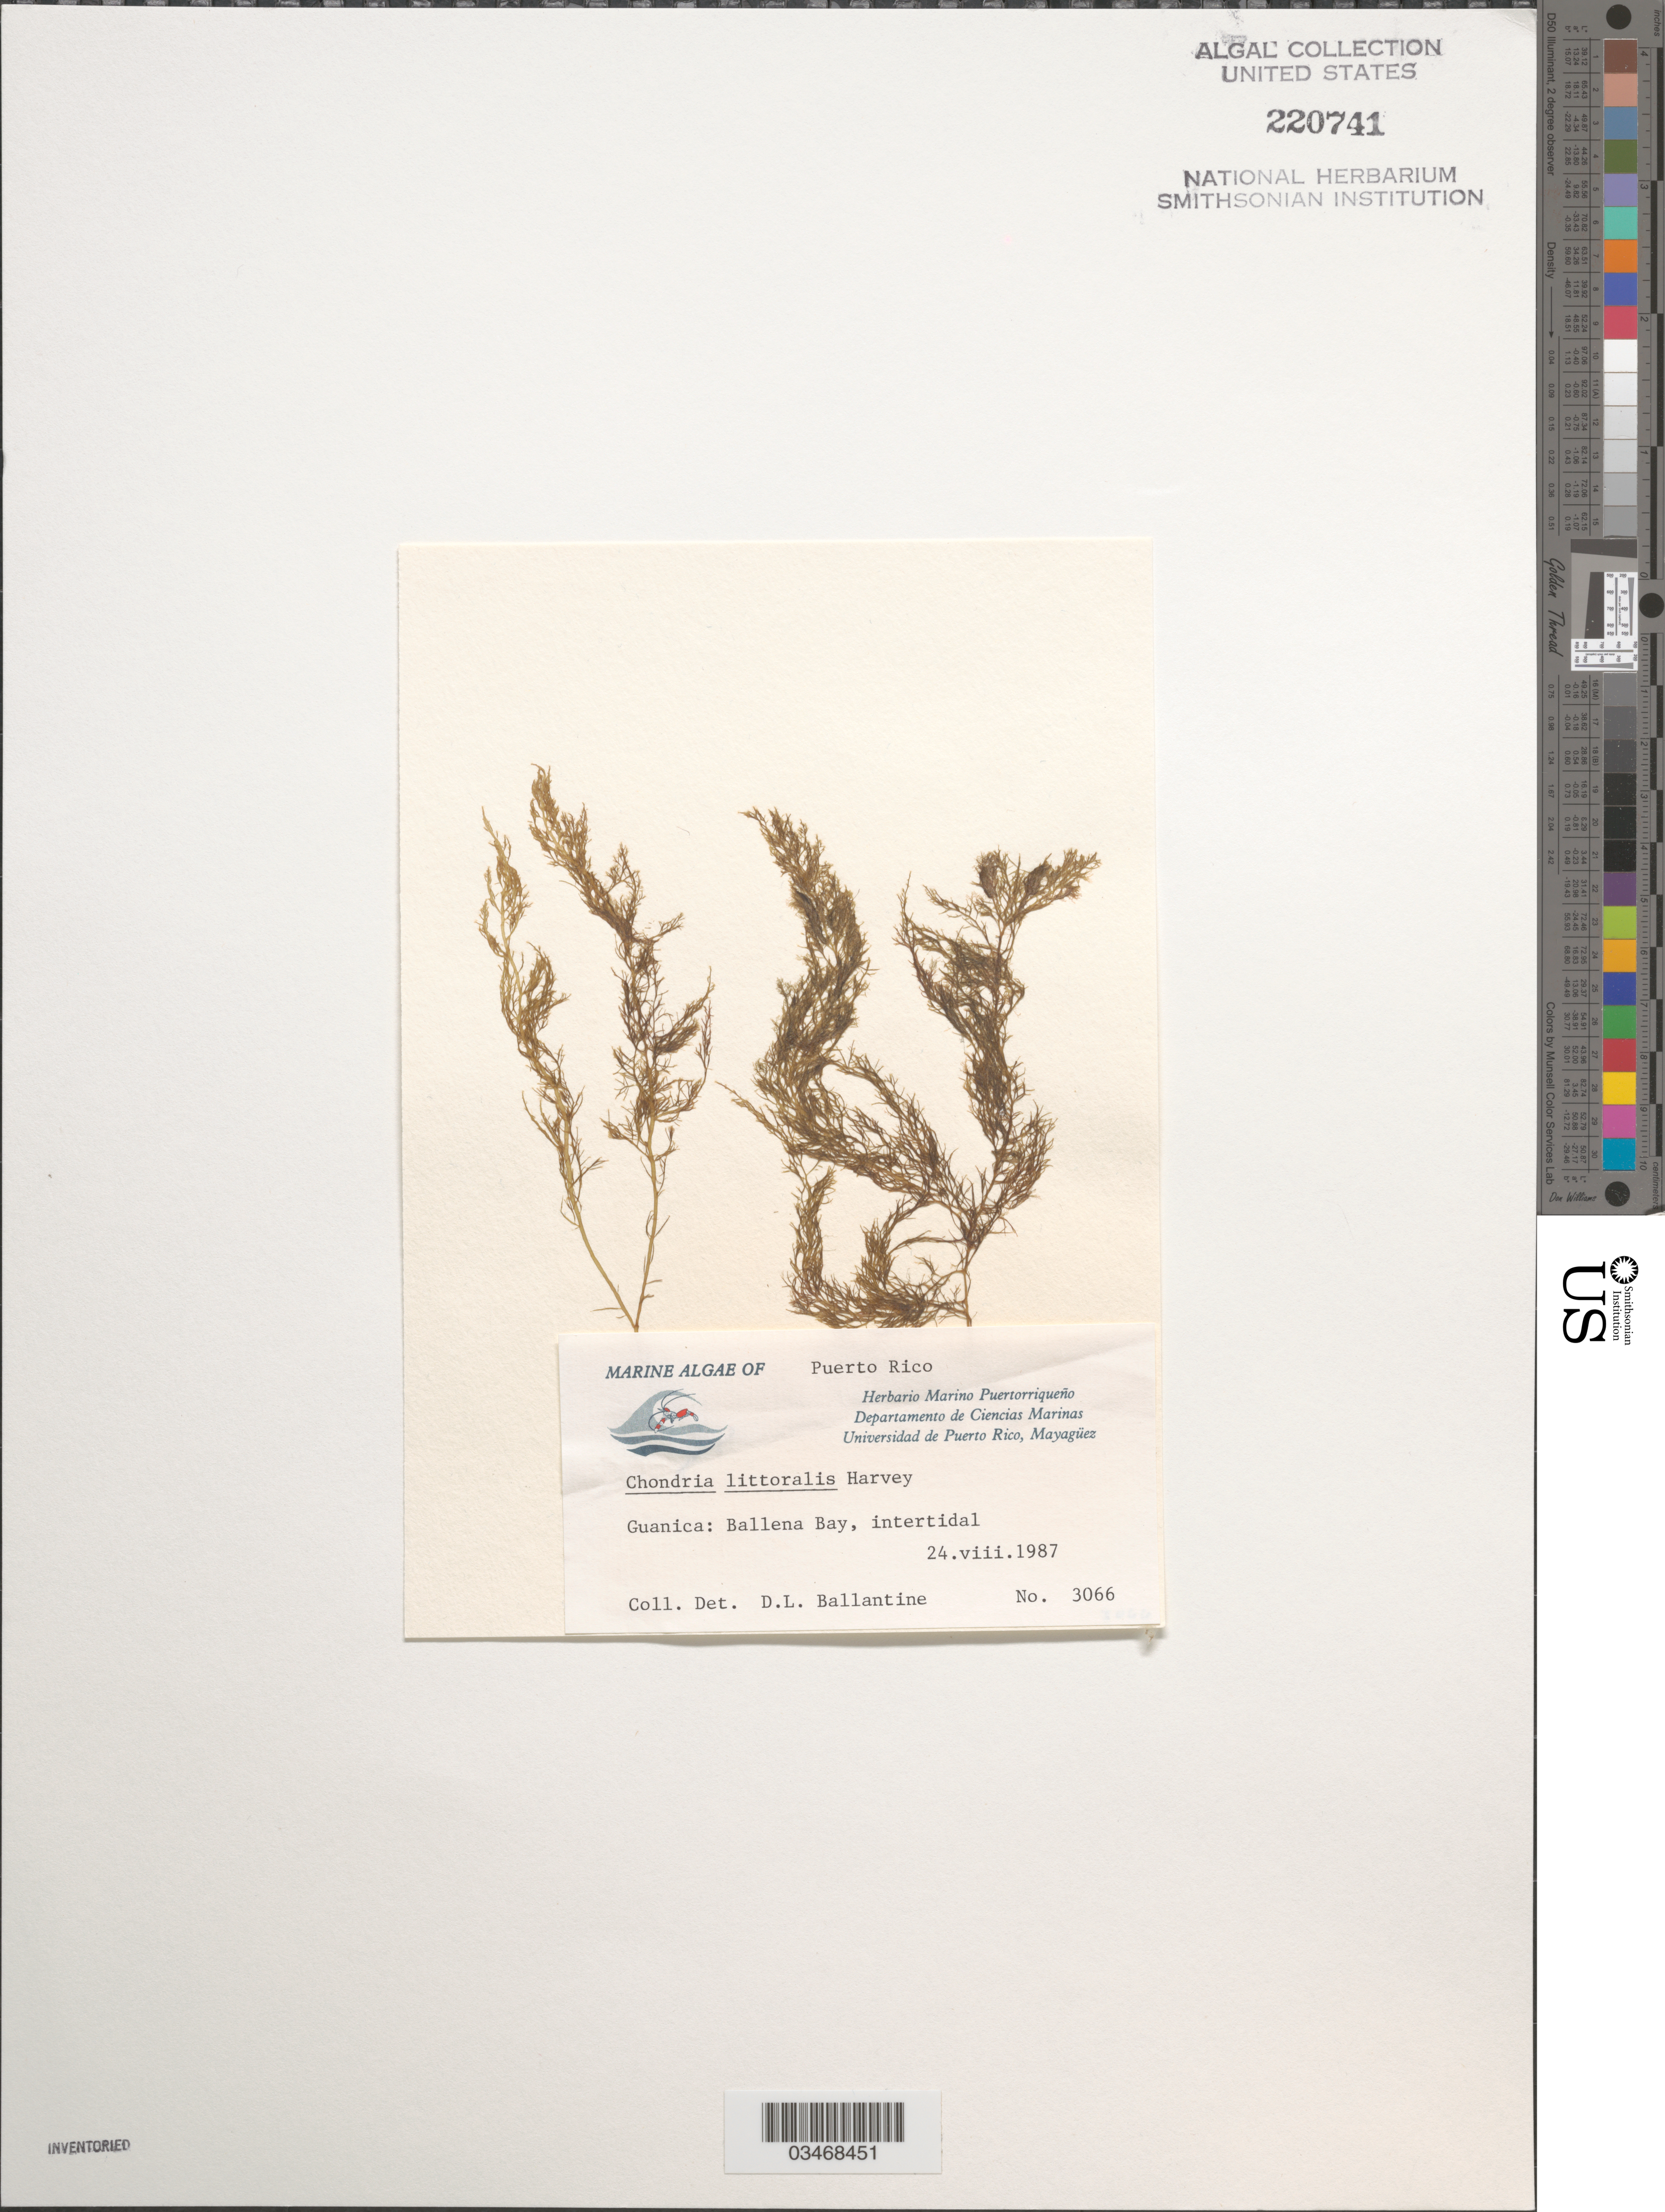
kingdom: Plantae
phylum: Rhodophyta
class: Florideophyceae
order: Ceramiales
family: Rhodomelaceae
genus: Chondria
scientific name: Chondria littoralis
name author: Harv.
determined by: Ballantine, D. L.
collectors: D.L. Ballantine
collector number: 3066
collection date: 1987-08-24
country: Puerto Rico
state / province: Guanica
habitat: Intertidal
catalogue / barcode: US 220741